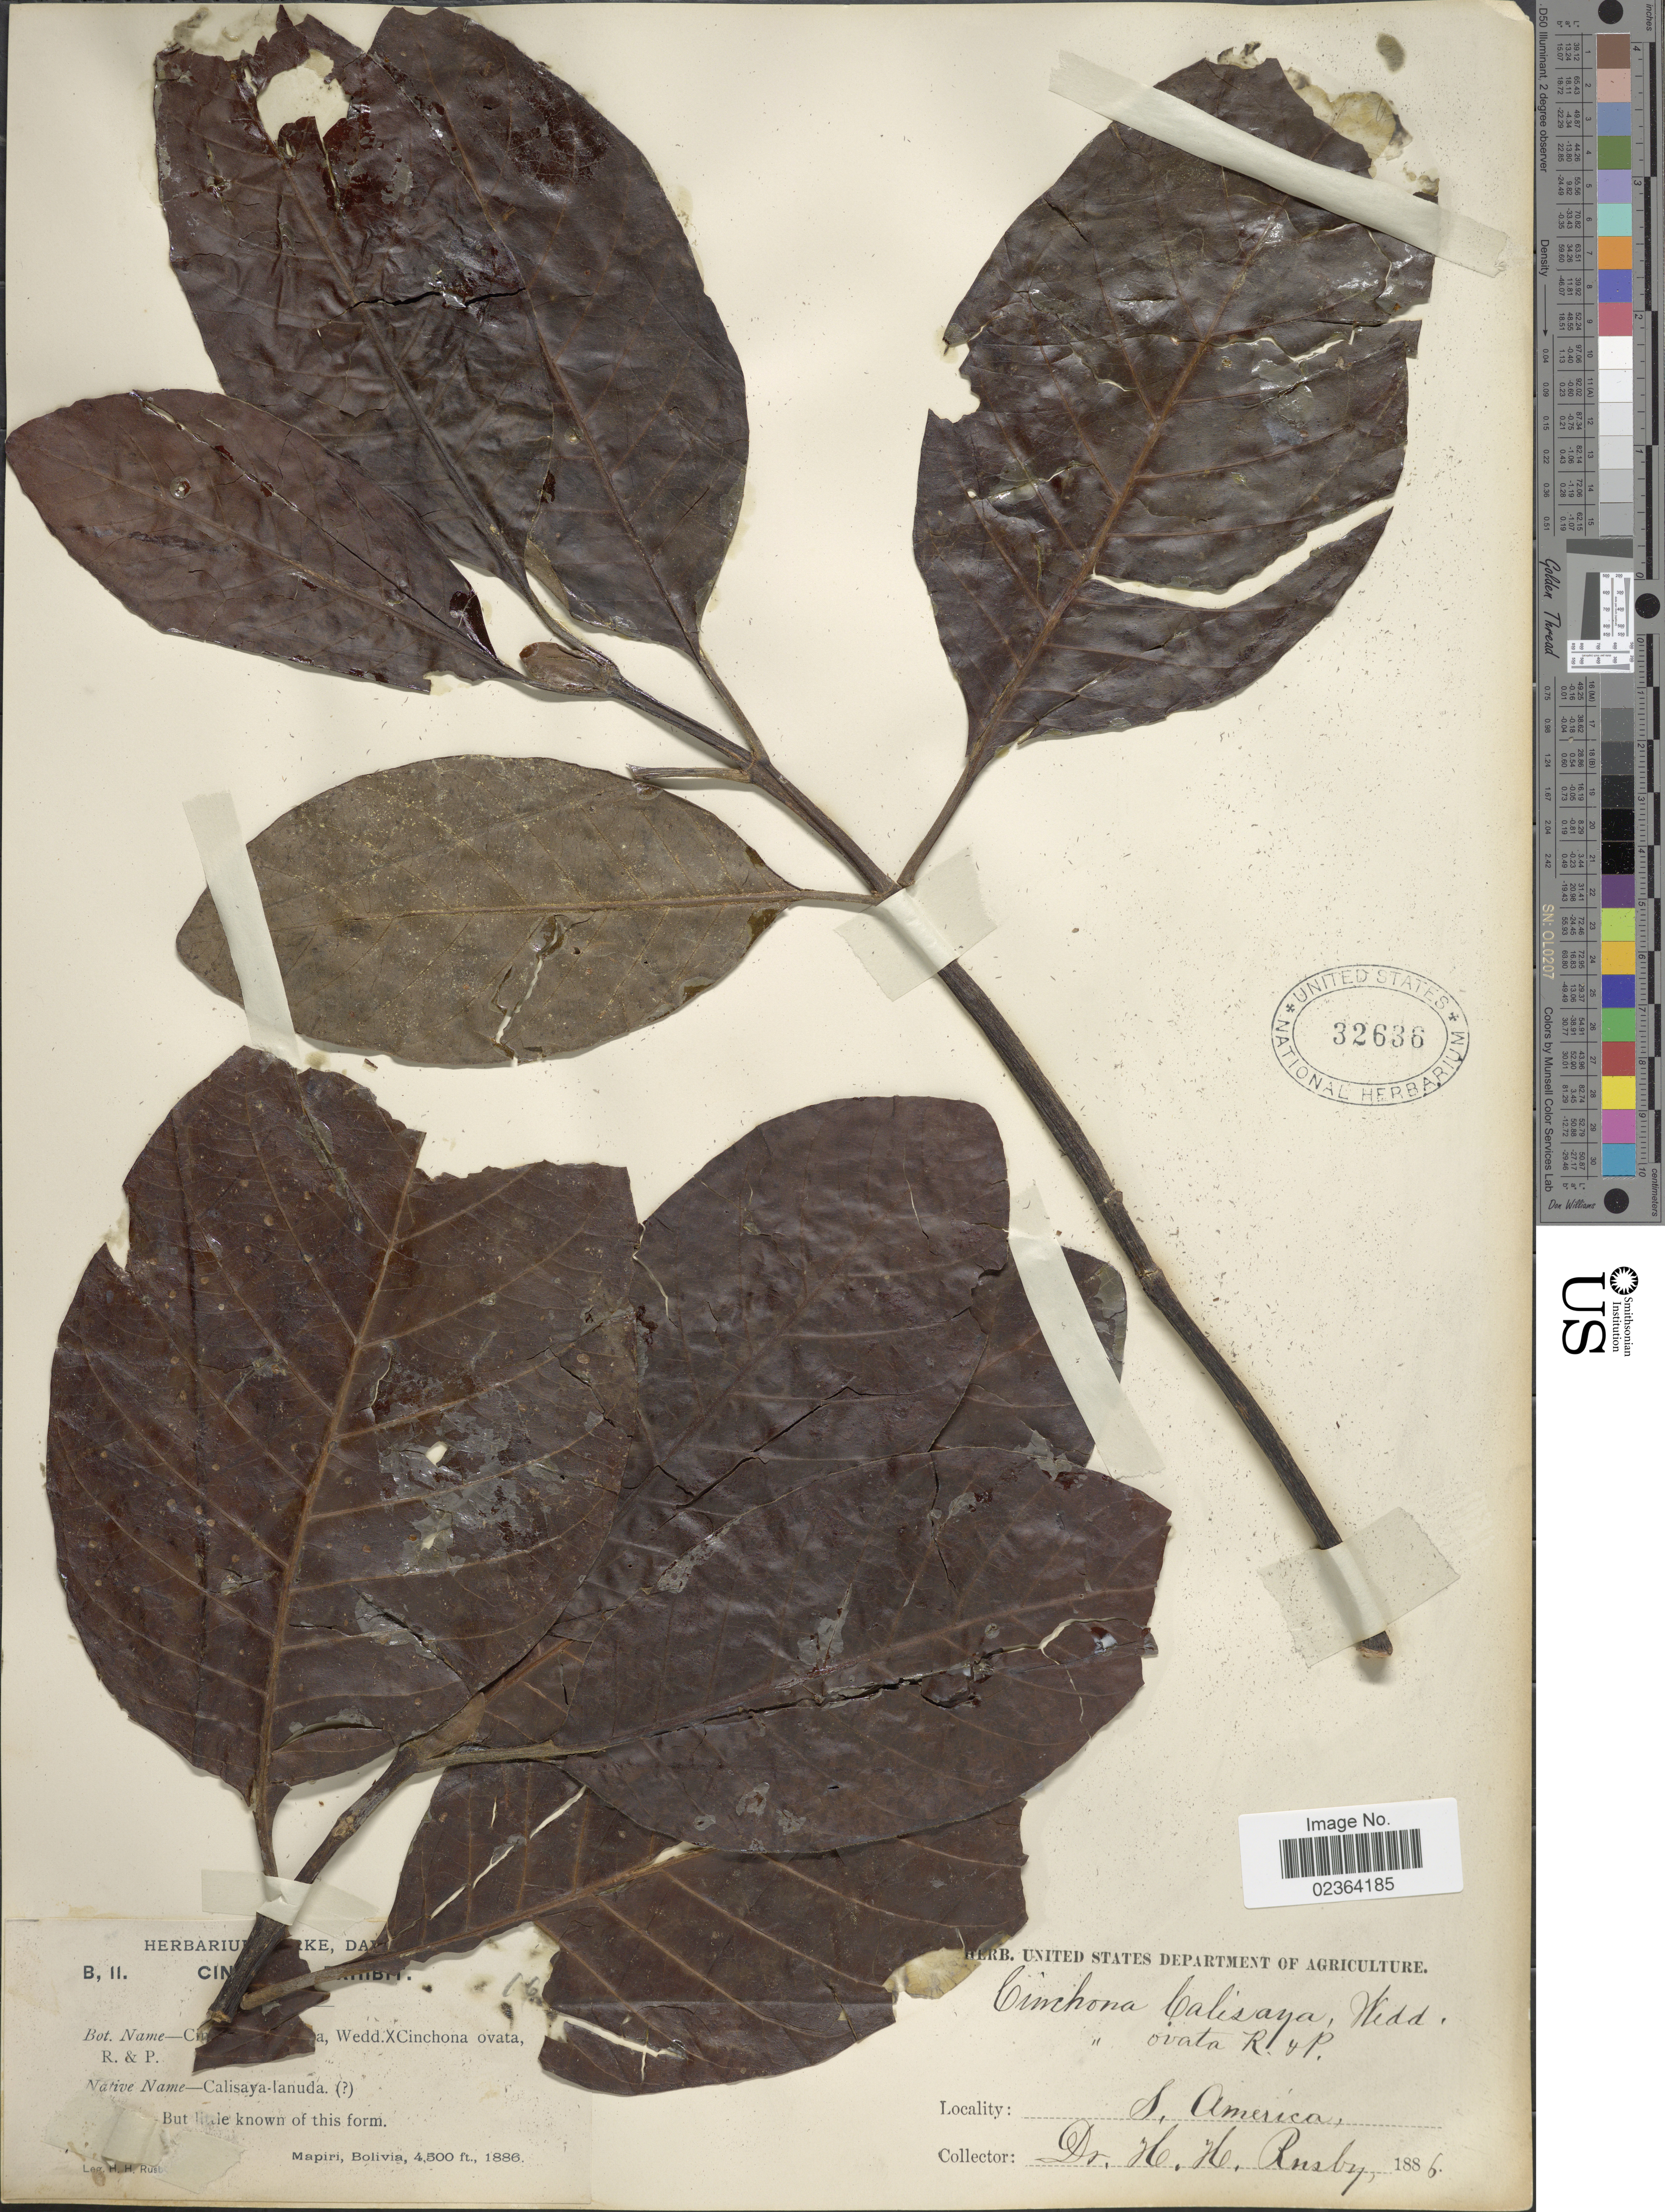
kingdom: Plantae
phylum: Tracheophyta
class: Magnoliopsida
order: Gentianales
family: Rubiaceae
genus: Cinchona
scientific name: Cinchona calisaya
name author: Wedd.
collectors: H. H. Rusby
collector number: B, 11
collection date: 1886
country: Bolivia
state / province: La Páz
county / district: Larecaja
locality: Mapiri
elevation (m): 1372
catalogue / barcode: US 32636